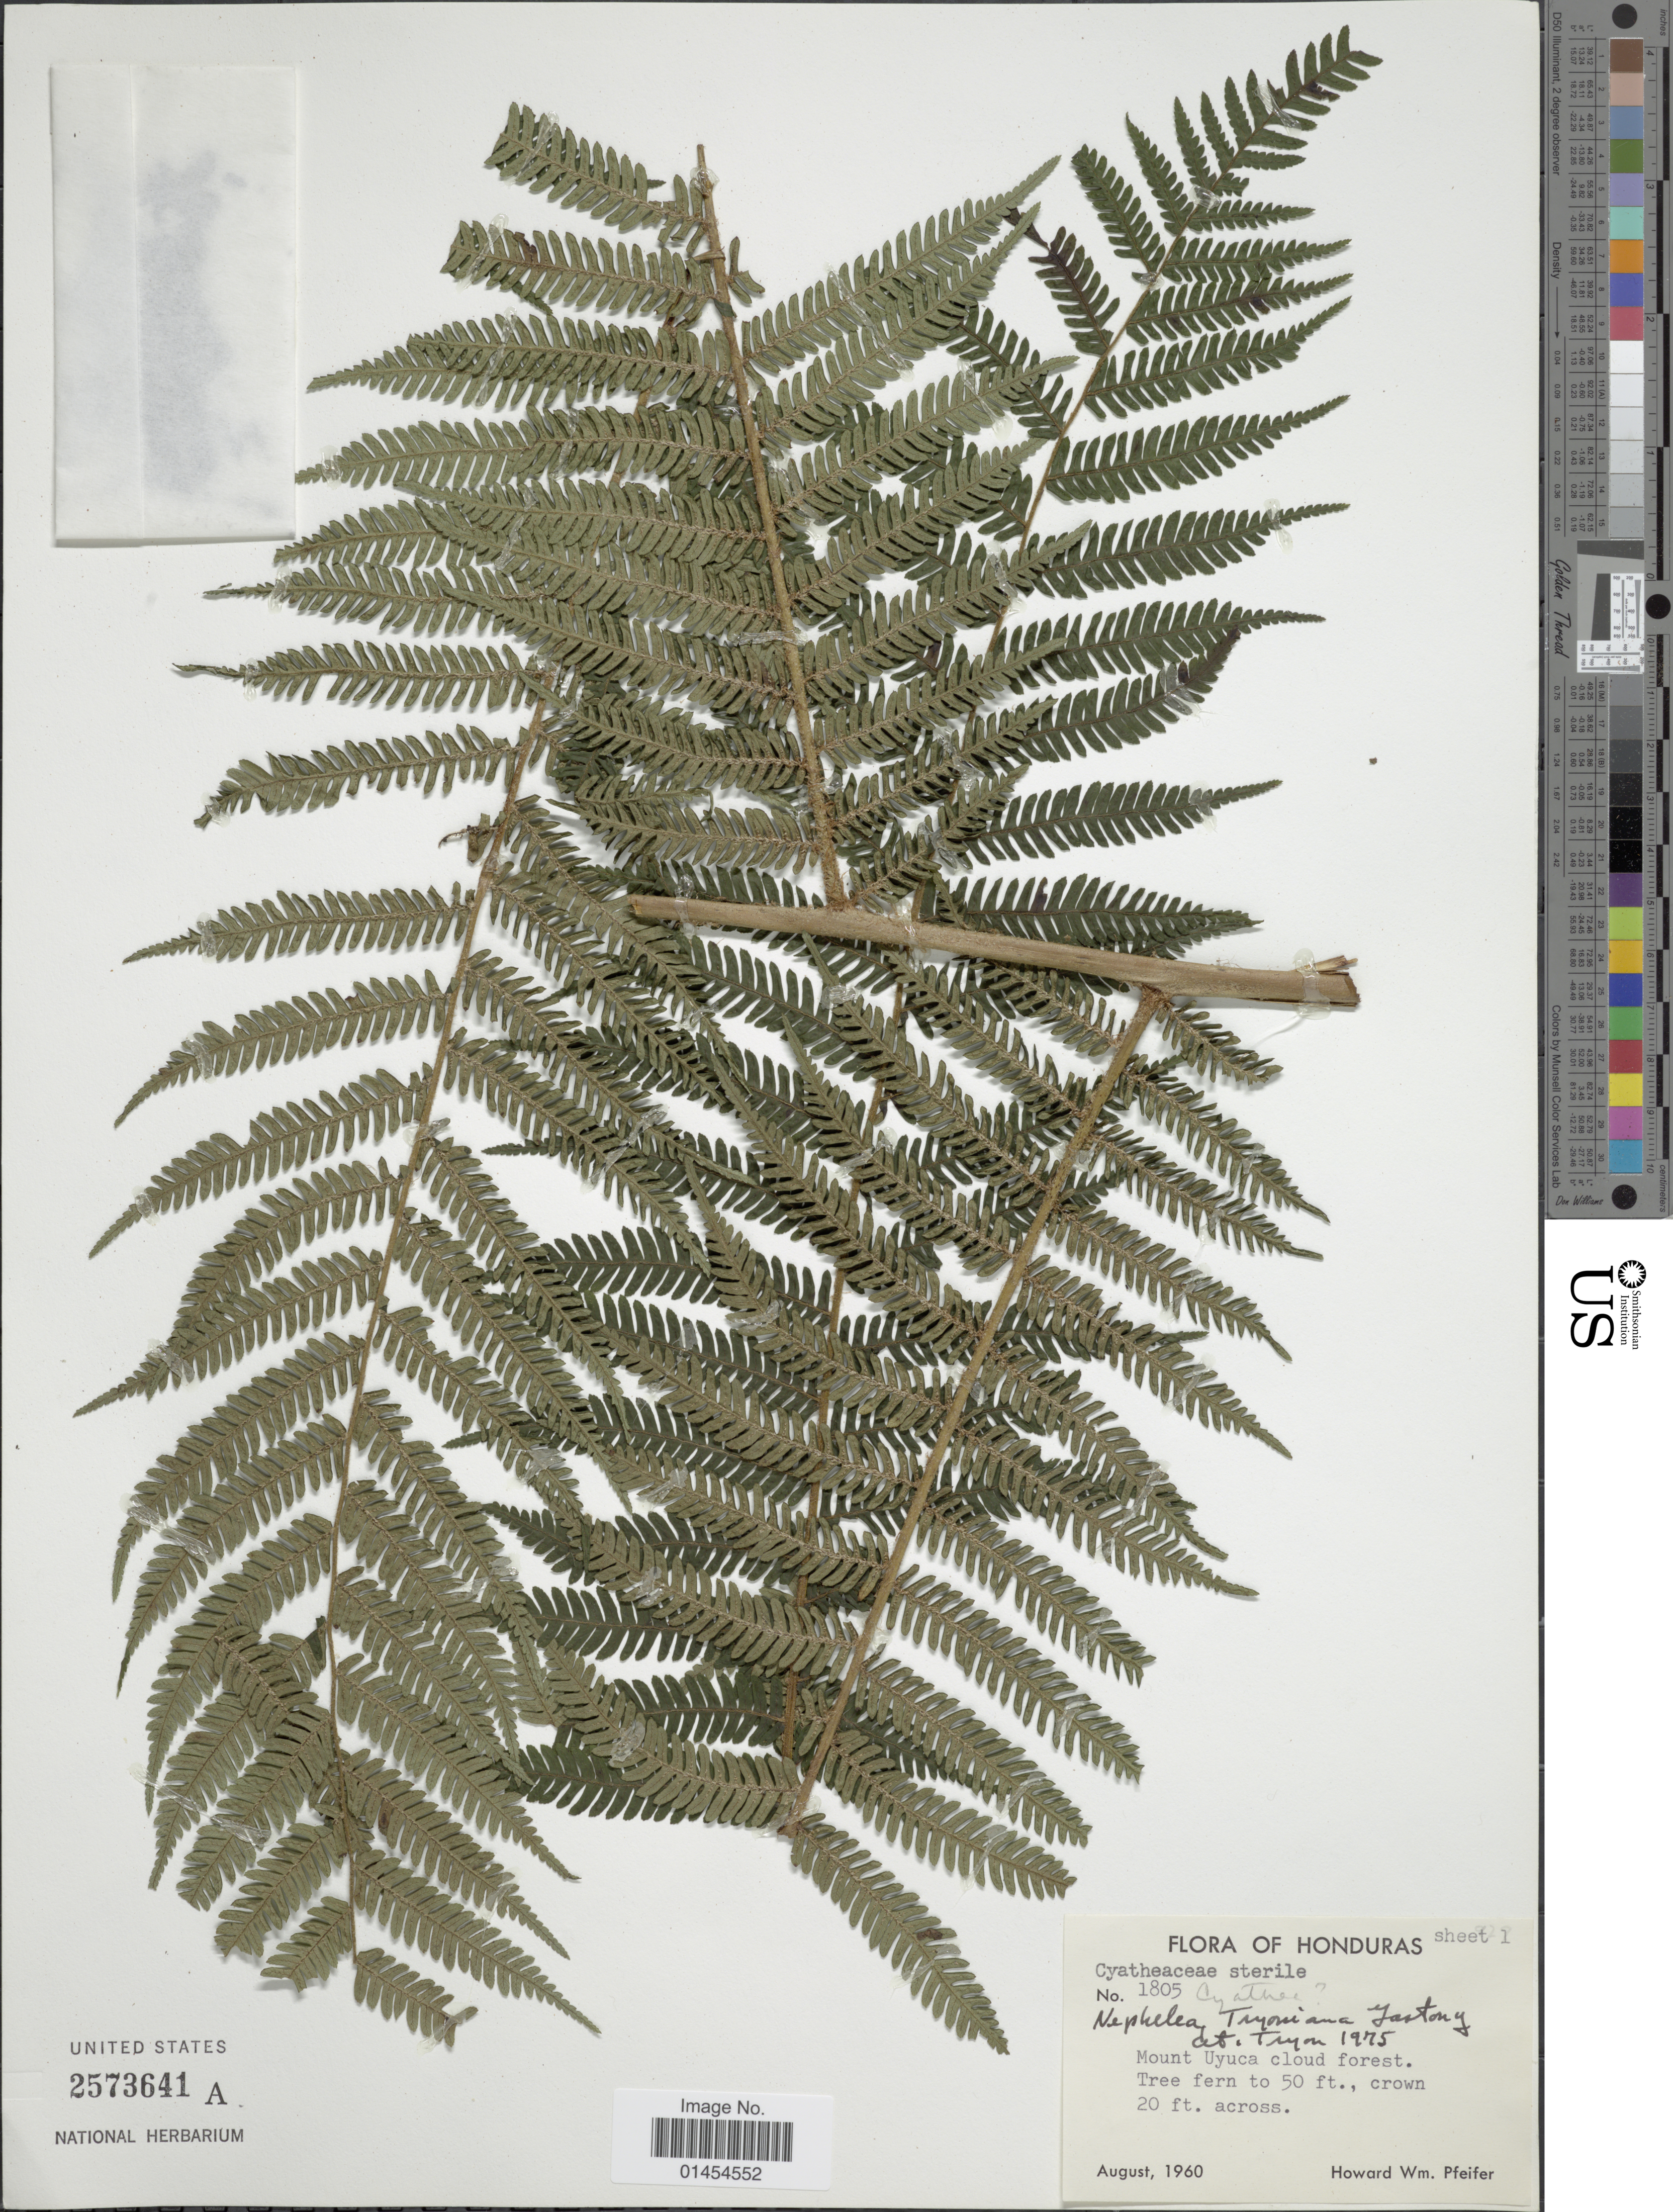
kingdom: Plantae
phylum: Tracheophyta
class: Polypodiopsida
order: Cyatheales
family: Cyatheaceae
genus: Alsophila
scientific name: Alsophila tryoniana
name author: (Gastony) D.S. Conant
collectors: H. W. Pfeifer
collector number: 1805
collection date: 1960-08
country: Honduras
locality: Mount Uyuca cloud forest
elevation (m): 6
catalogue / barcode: US 2573641A